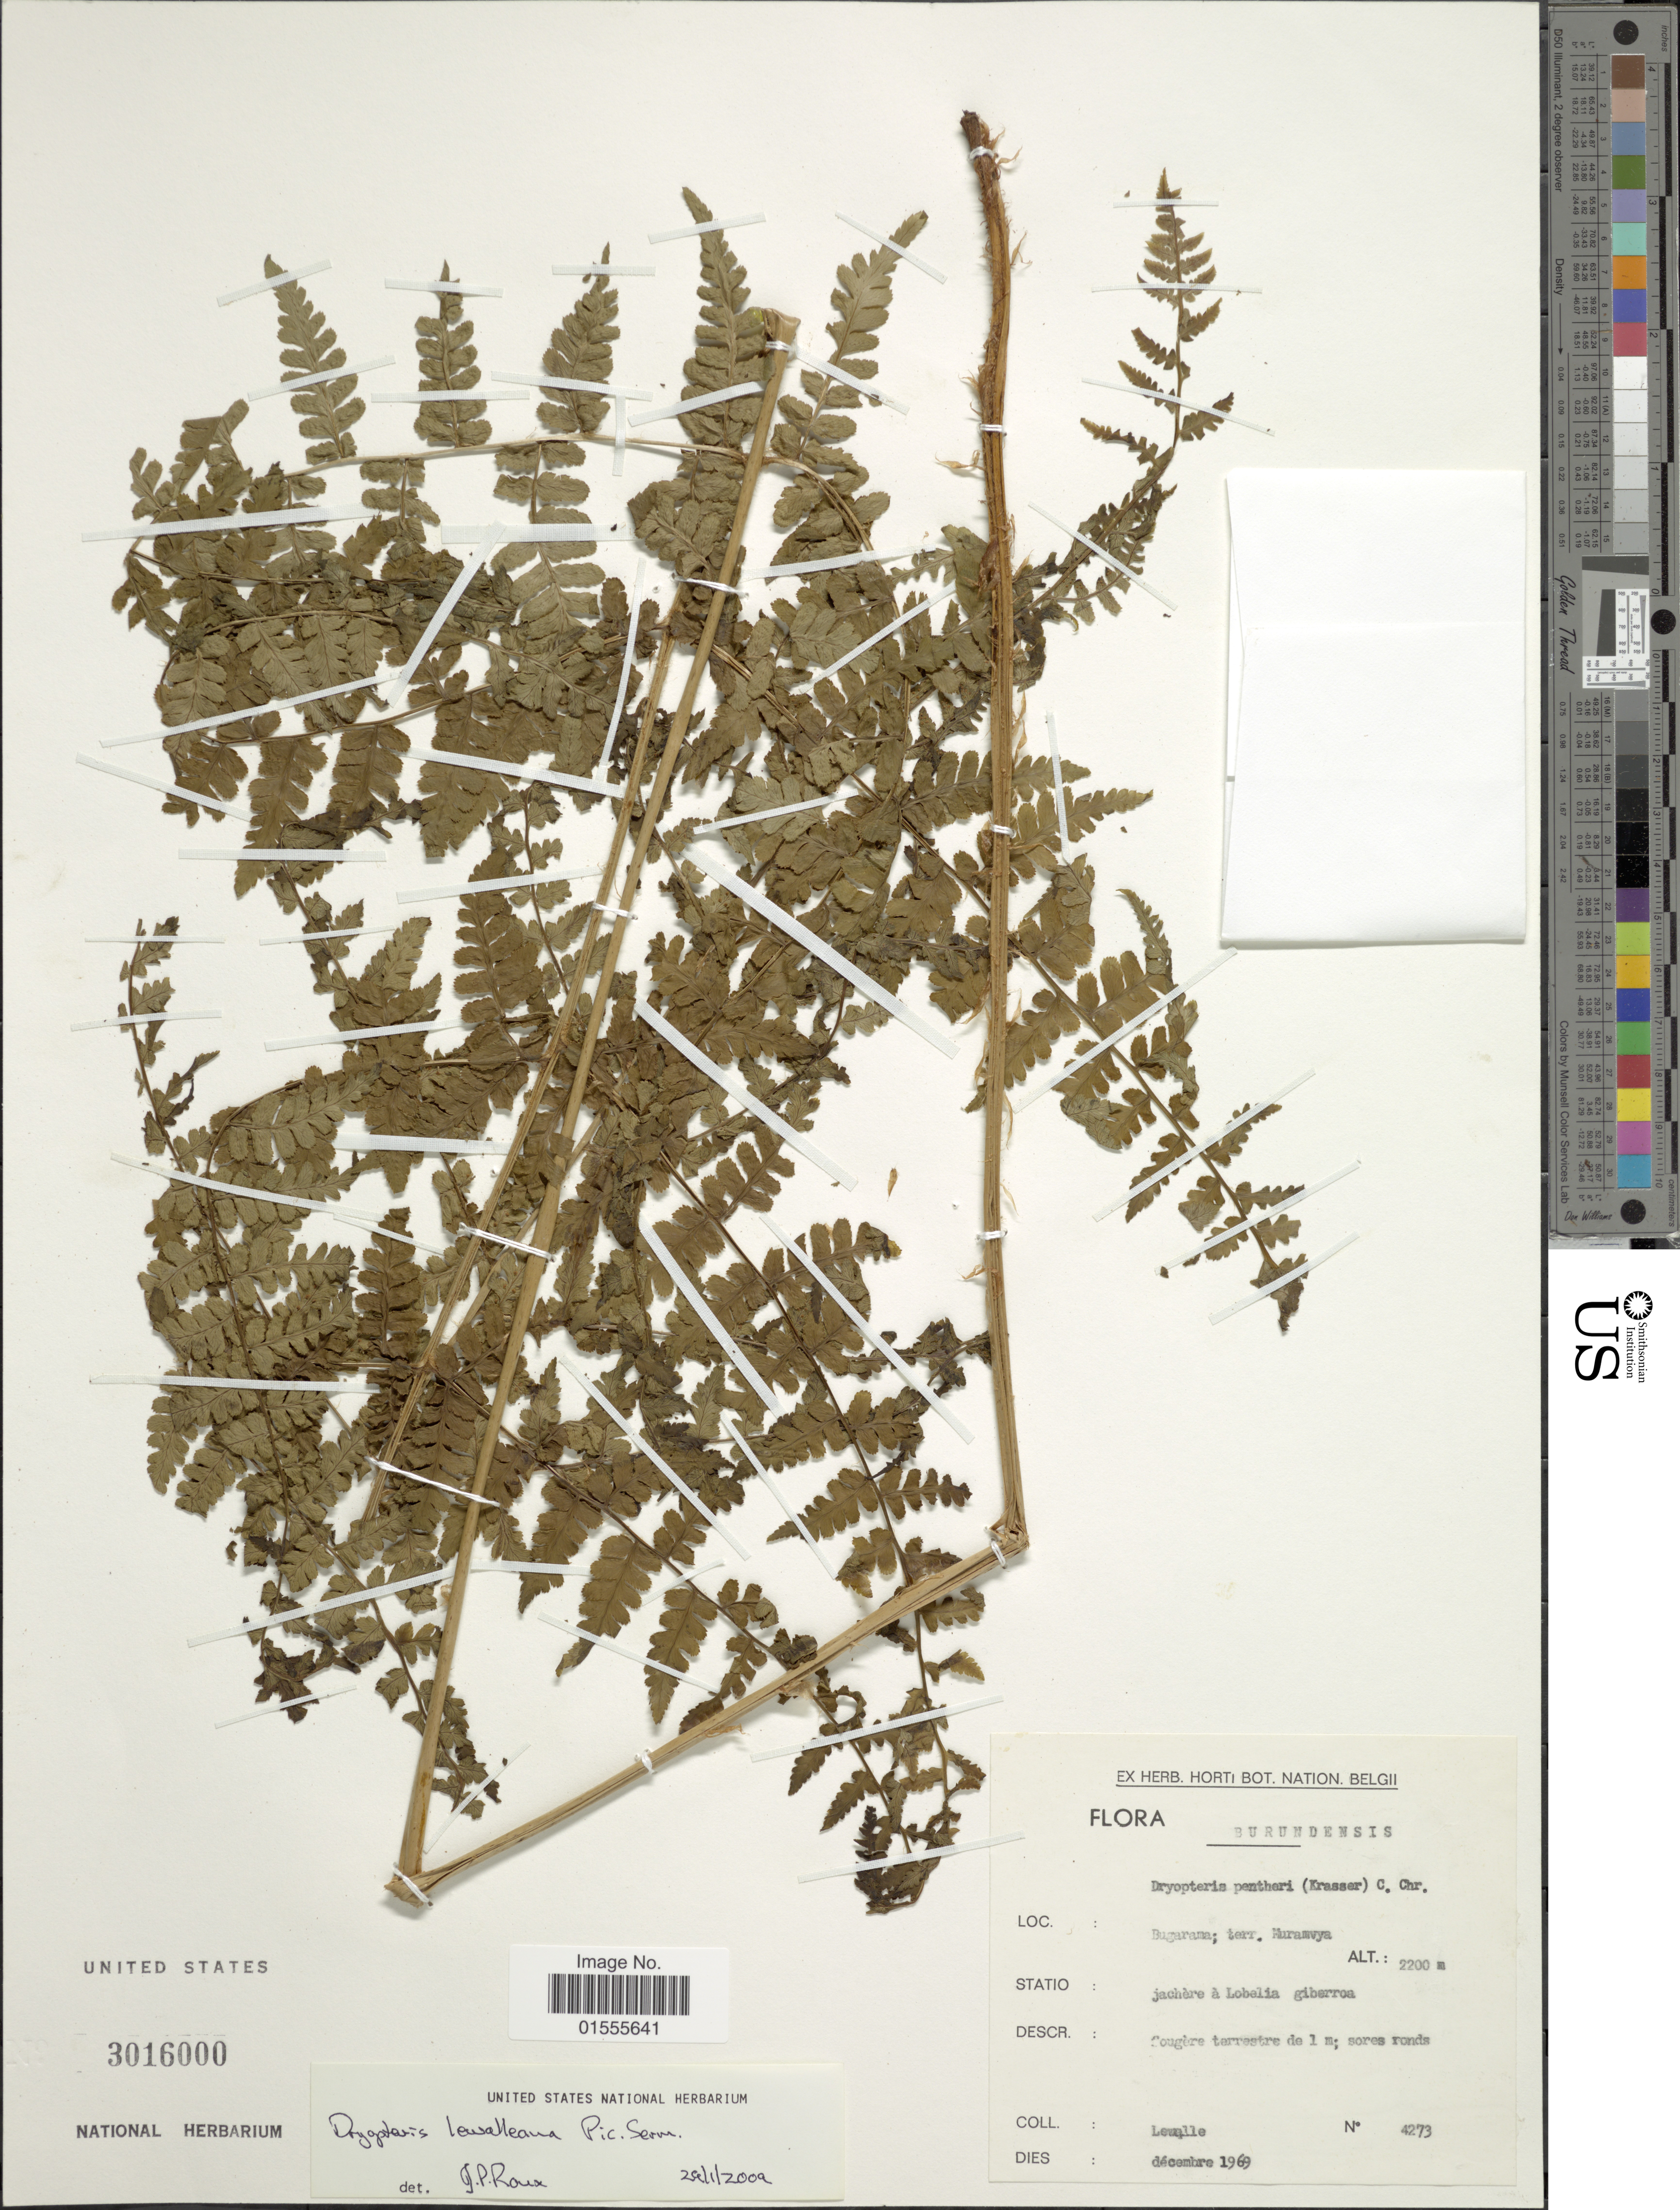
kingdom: Plantae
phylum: Tracheophyta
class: Polypodiopsida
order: Polypodiales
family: Dryopteridaceae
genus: Dryopteris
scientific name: Dryopteris lewalleana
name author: Pic. Serm.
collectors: Lewalle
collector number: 4273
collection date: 1969-12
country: Burundi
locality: Burundensis, Bugarama; terr Muramvya.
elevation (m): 2200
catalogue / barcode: US 3016000